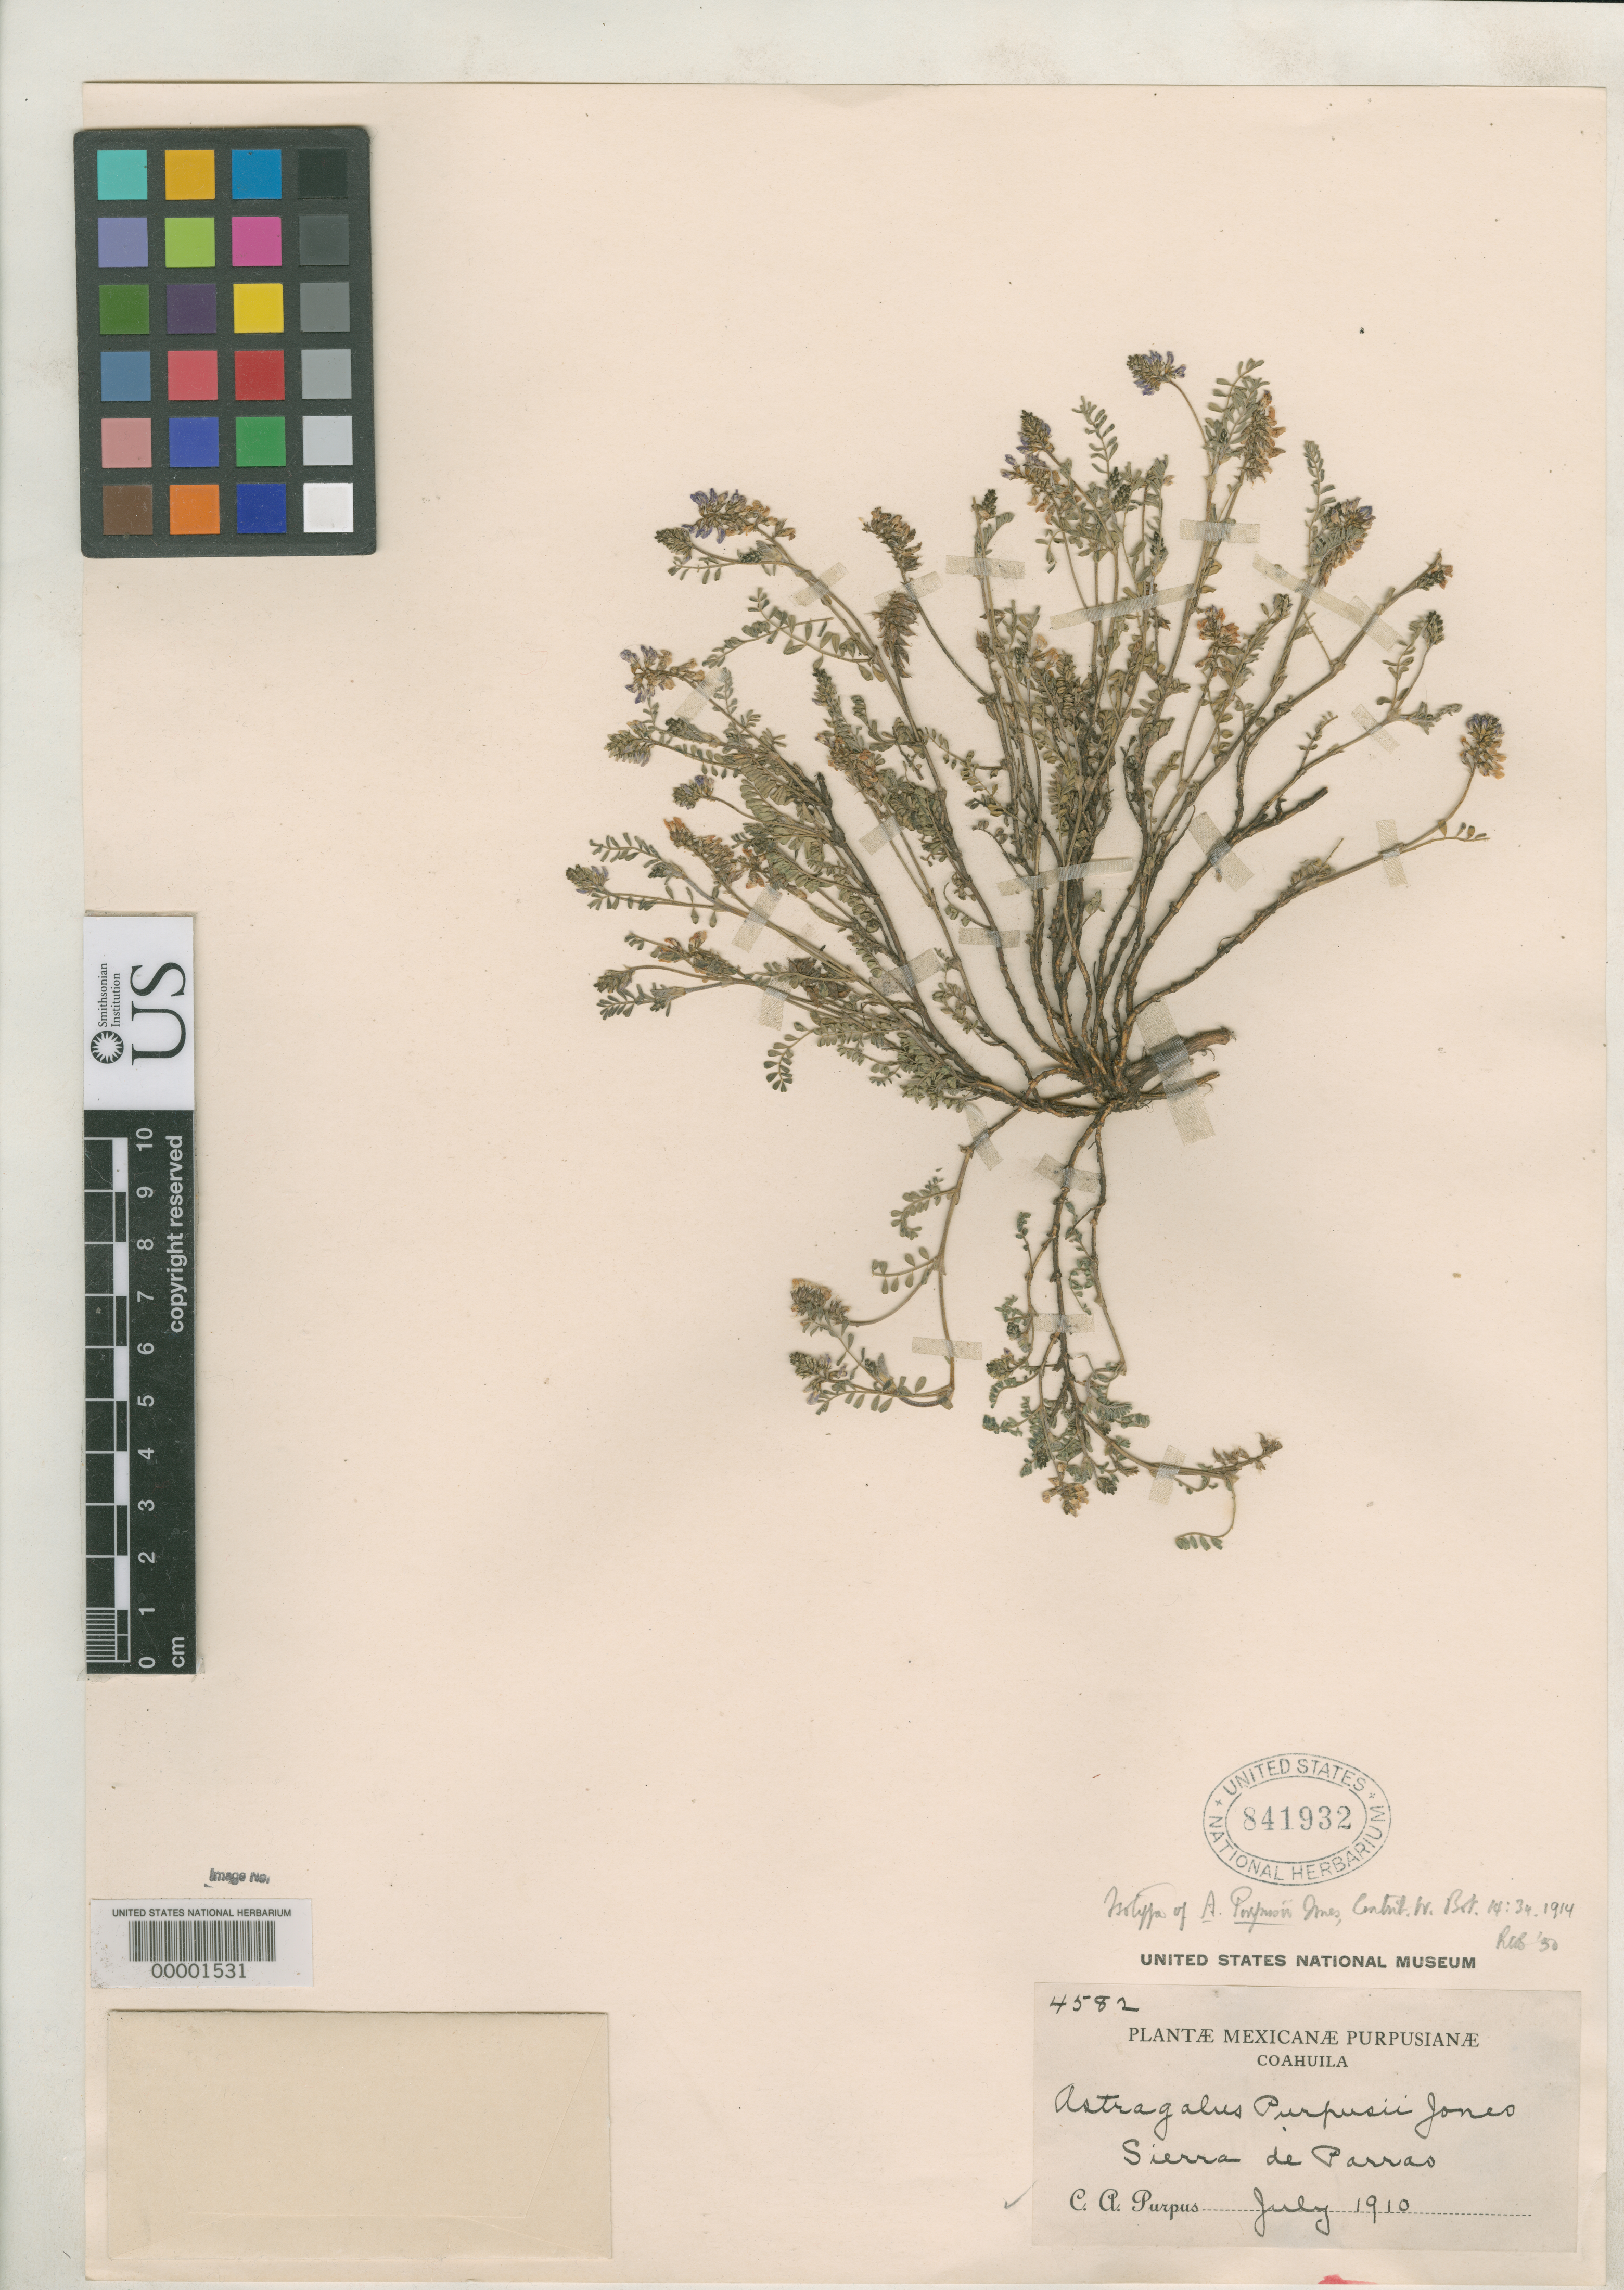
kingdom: Plantae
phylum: Tracheophyta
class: Magnoliopsida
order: Fabales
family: Fabaceae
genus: Astragalus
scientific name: Astragalus purpusii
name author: M.E. Jones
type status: Isotype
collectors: C. A. Purpus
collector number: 4582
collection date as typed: Jul 1910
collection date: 1910-07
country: Mexico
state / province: Coahuila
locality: Sierra de Parras.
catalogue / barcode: US 841932